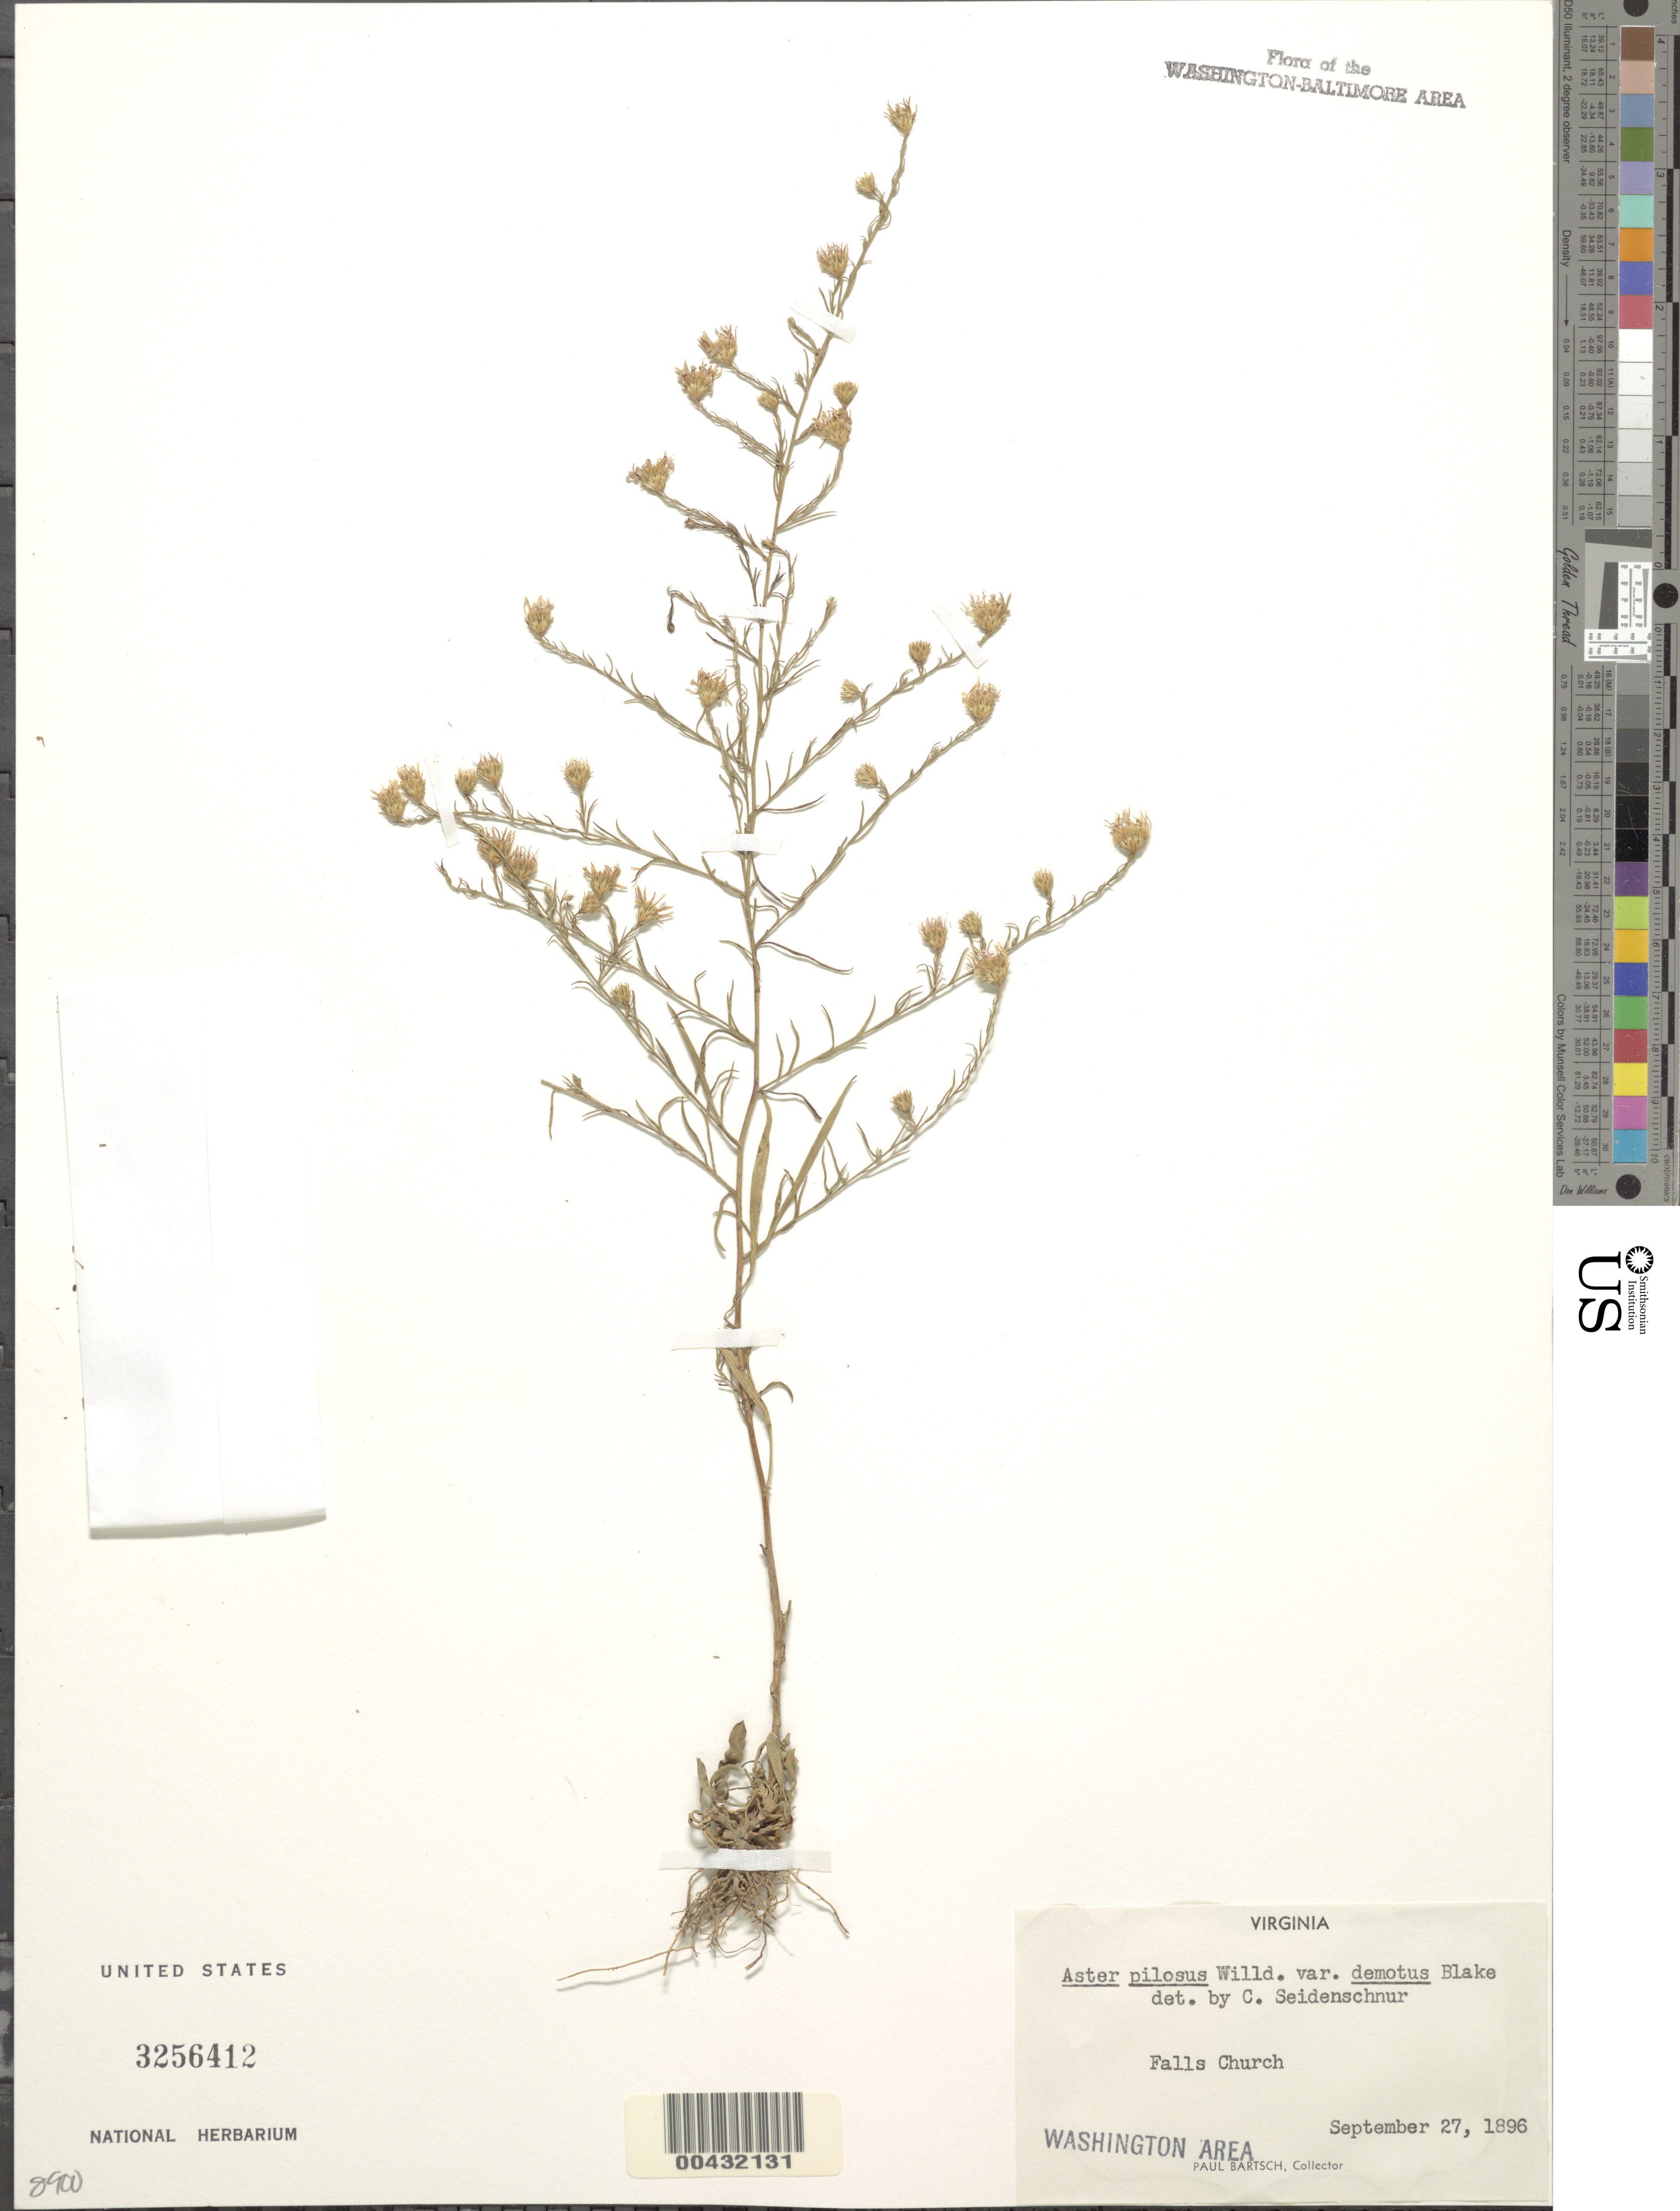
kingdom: Plantae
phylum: Tracheophyta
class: Magnoliopsida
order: Asterales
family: Asteraceae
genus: Symphyotrichum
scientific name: Symphyotrichum pilosum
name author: (Willd.) G.L. Nesom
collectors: P. Bartsch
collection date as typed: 27 Sep 1896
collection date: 1896-09-27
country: United States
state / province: Virginia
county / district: Fairfax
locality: Sleepy Hollow, Paris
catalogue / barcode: US 3256412